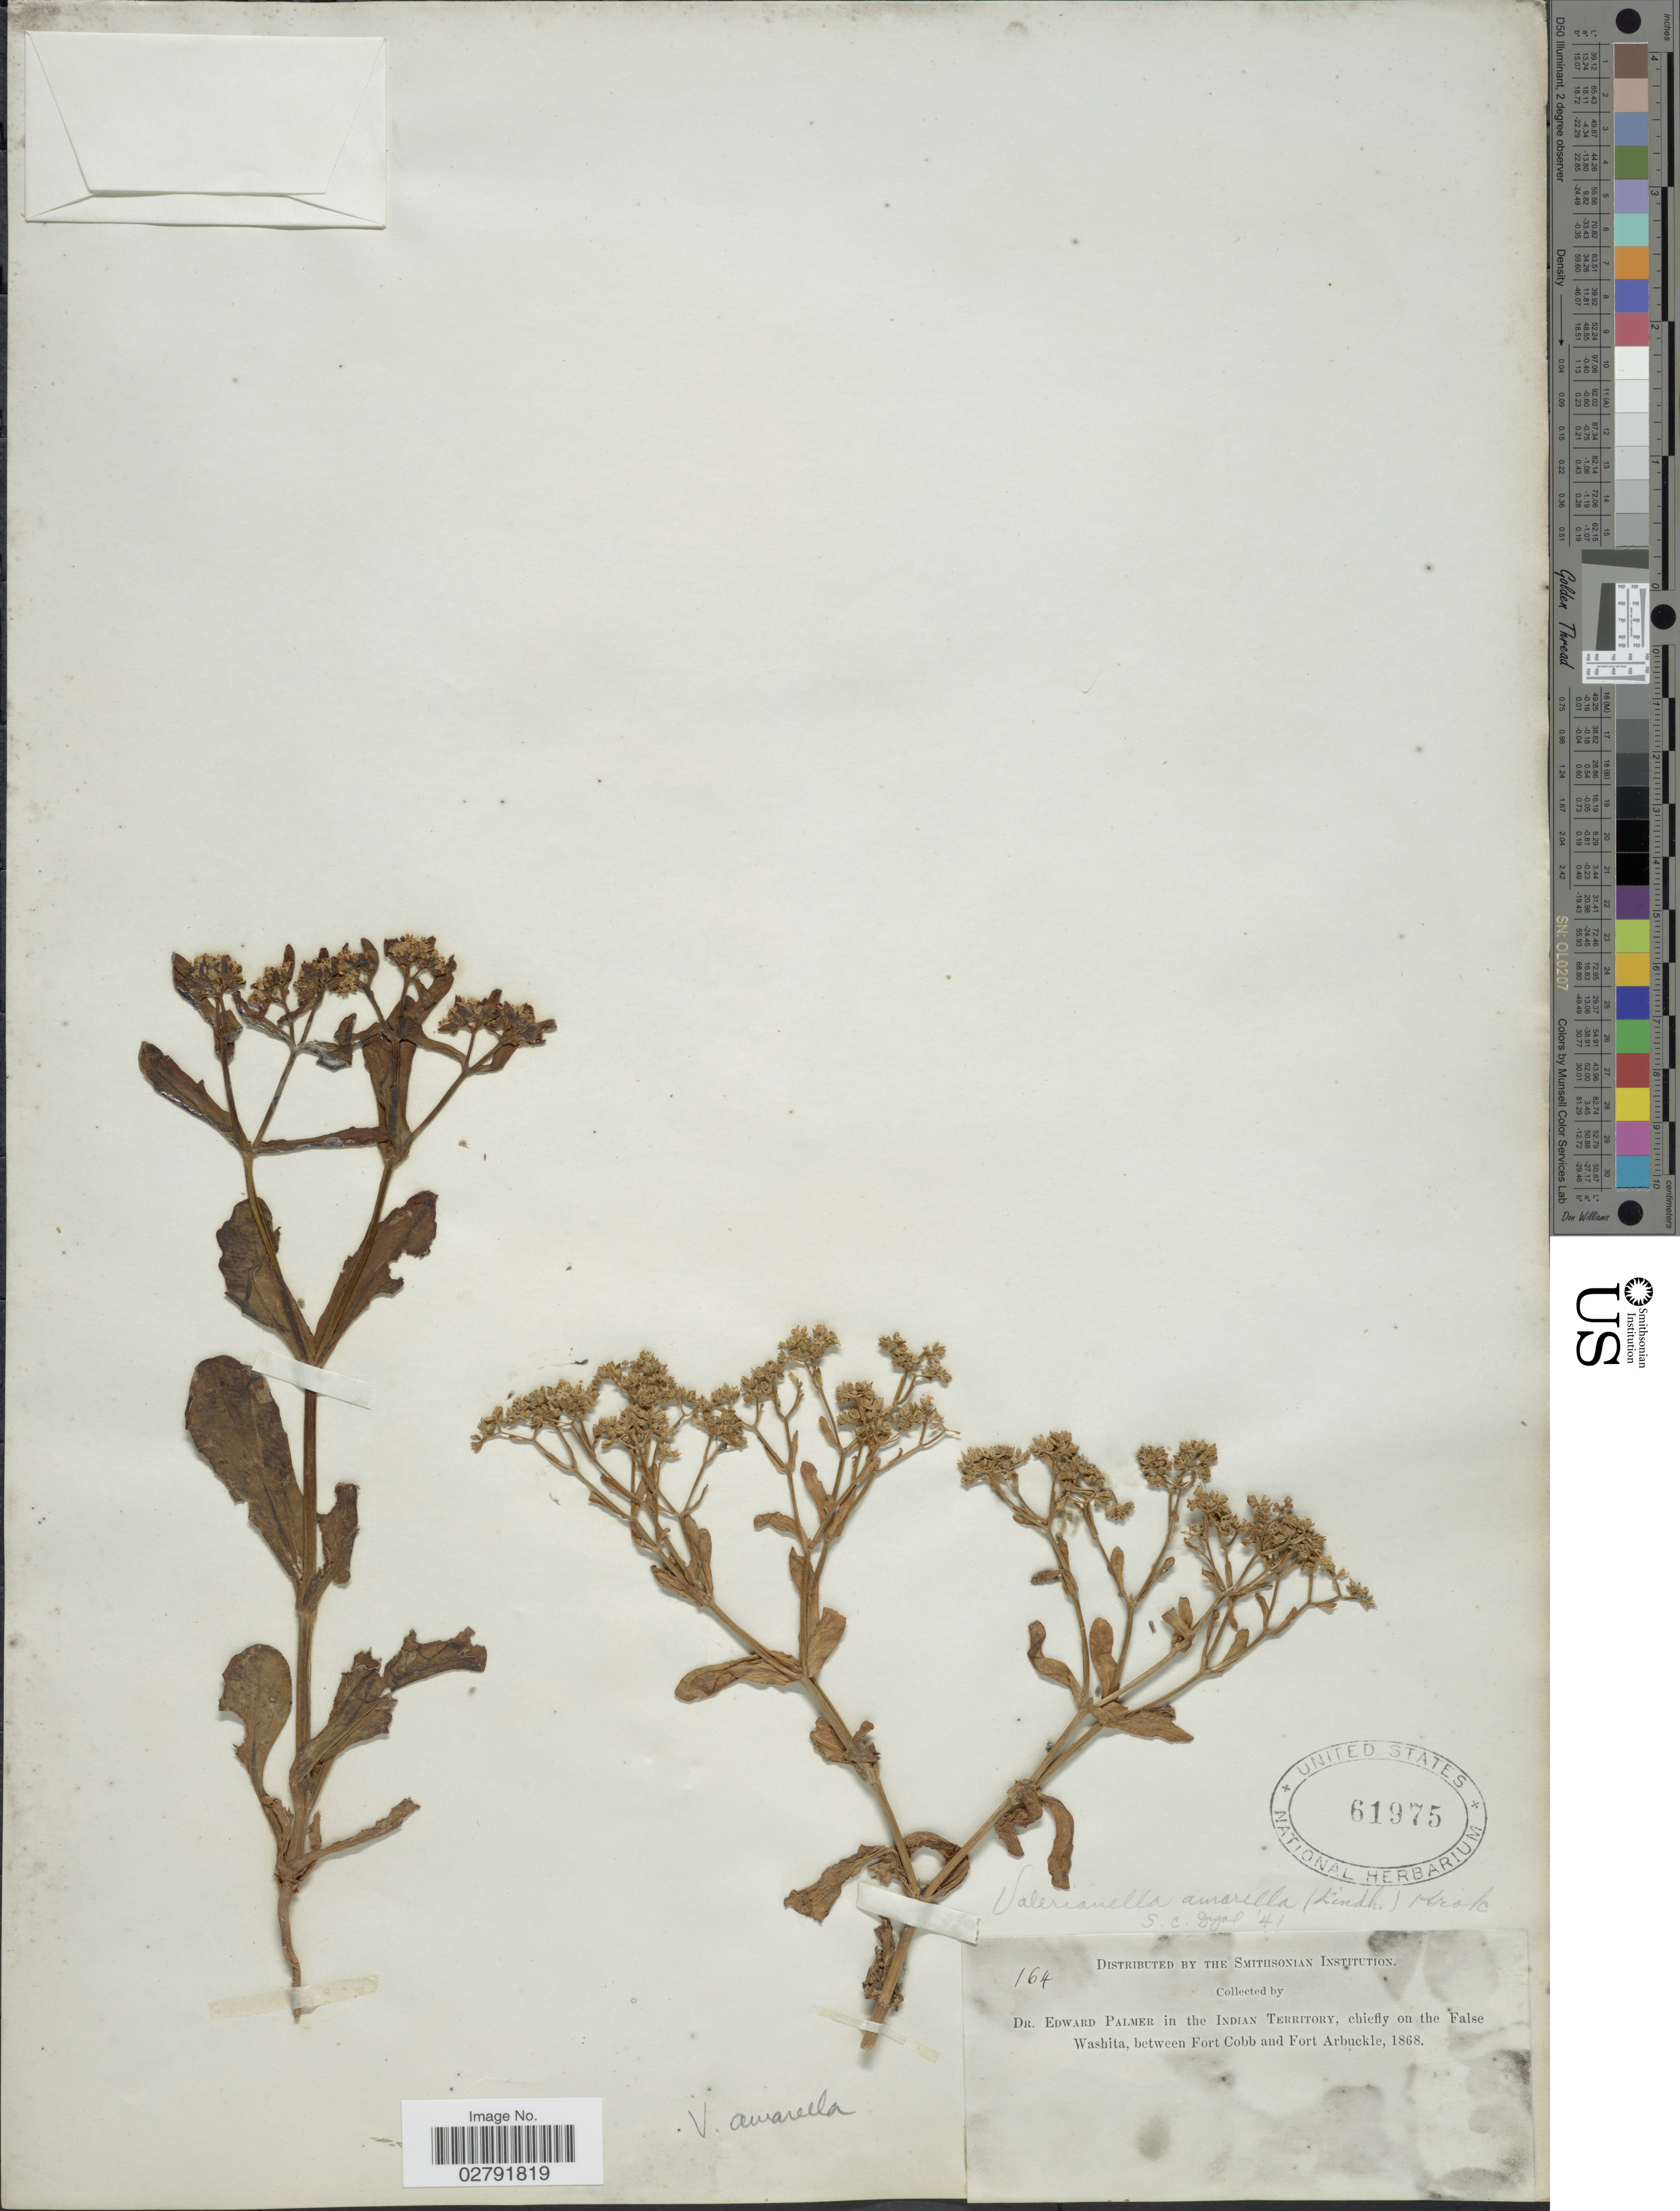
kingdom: Plantae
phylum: Tracheophyta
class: Magnoliopsida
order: Dipsacales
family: Caprifoliaceae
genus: Valerianella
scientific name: Valerianella amarella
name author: (Lindl. ex Engelm.) Krok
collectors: E. Palmer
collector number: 164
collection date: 1868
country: United States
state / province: Oklahoma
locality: The Indian Territory, chiefly on the False Washita, between Fort Cobb and Fort Arbuckle.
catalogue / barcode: US 61975